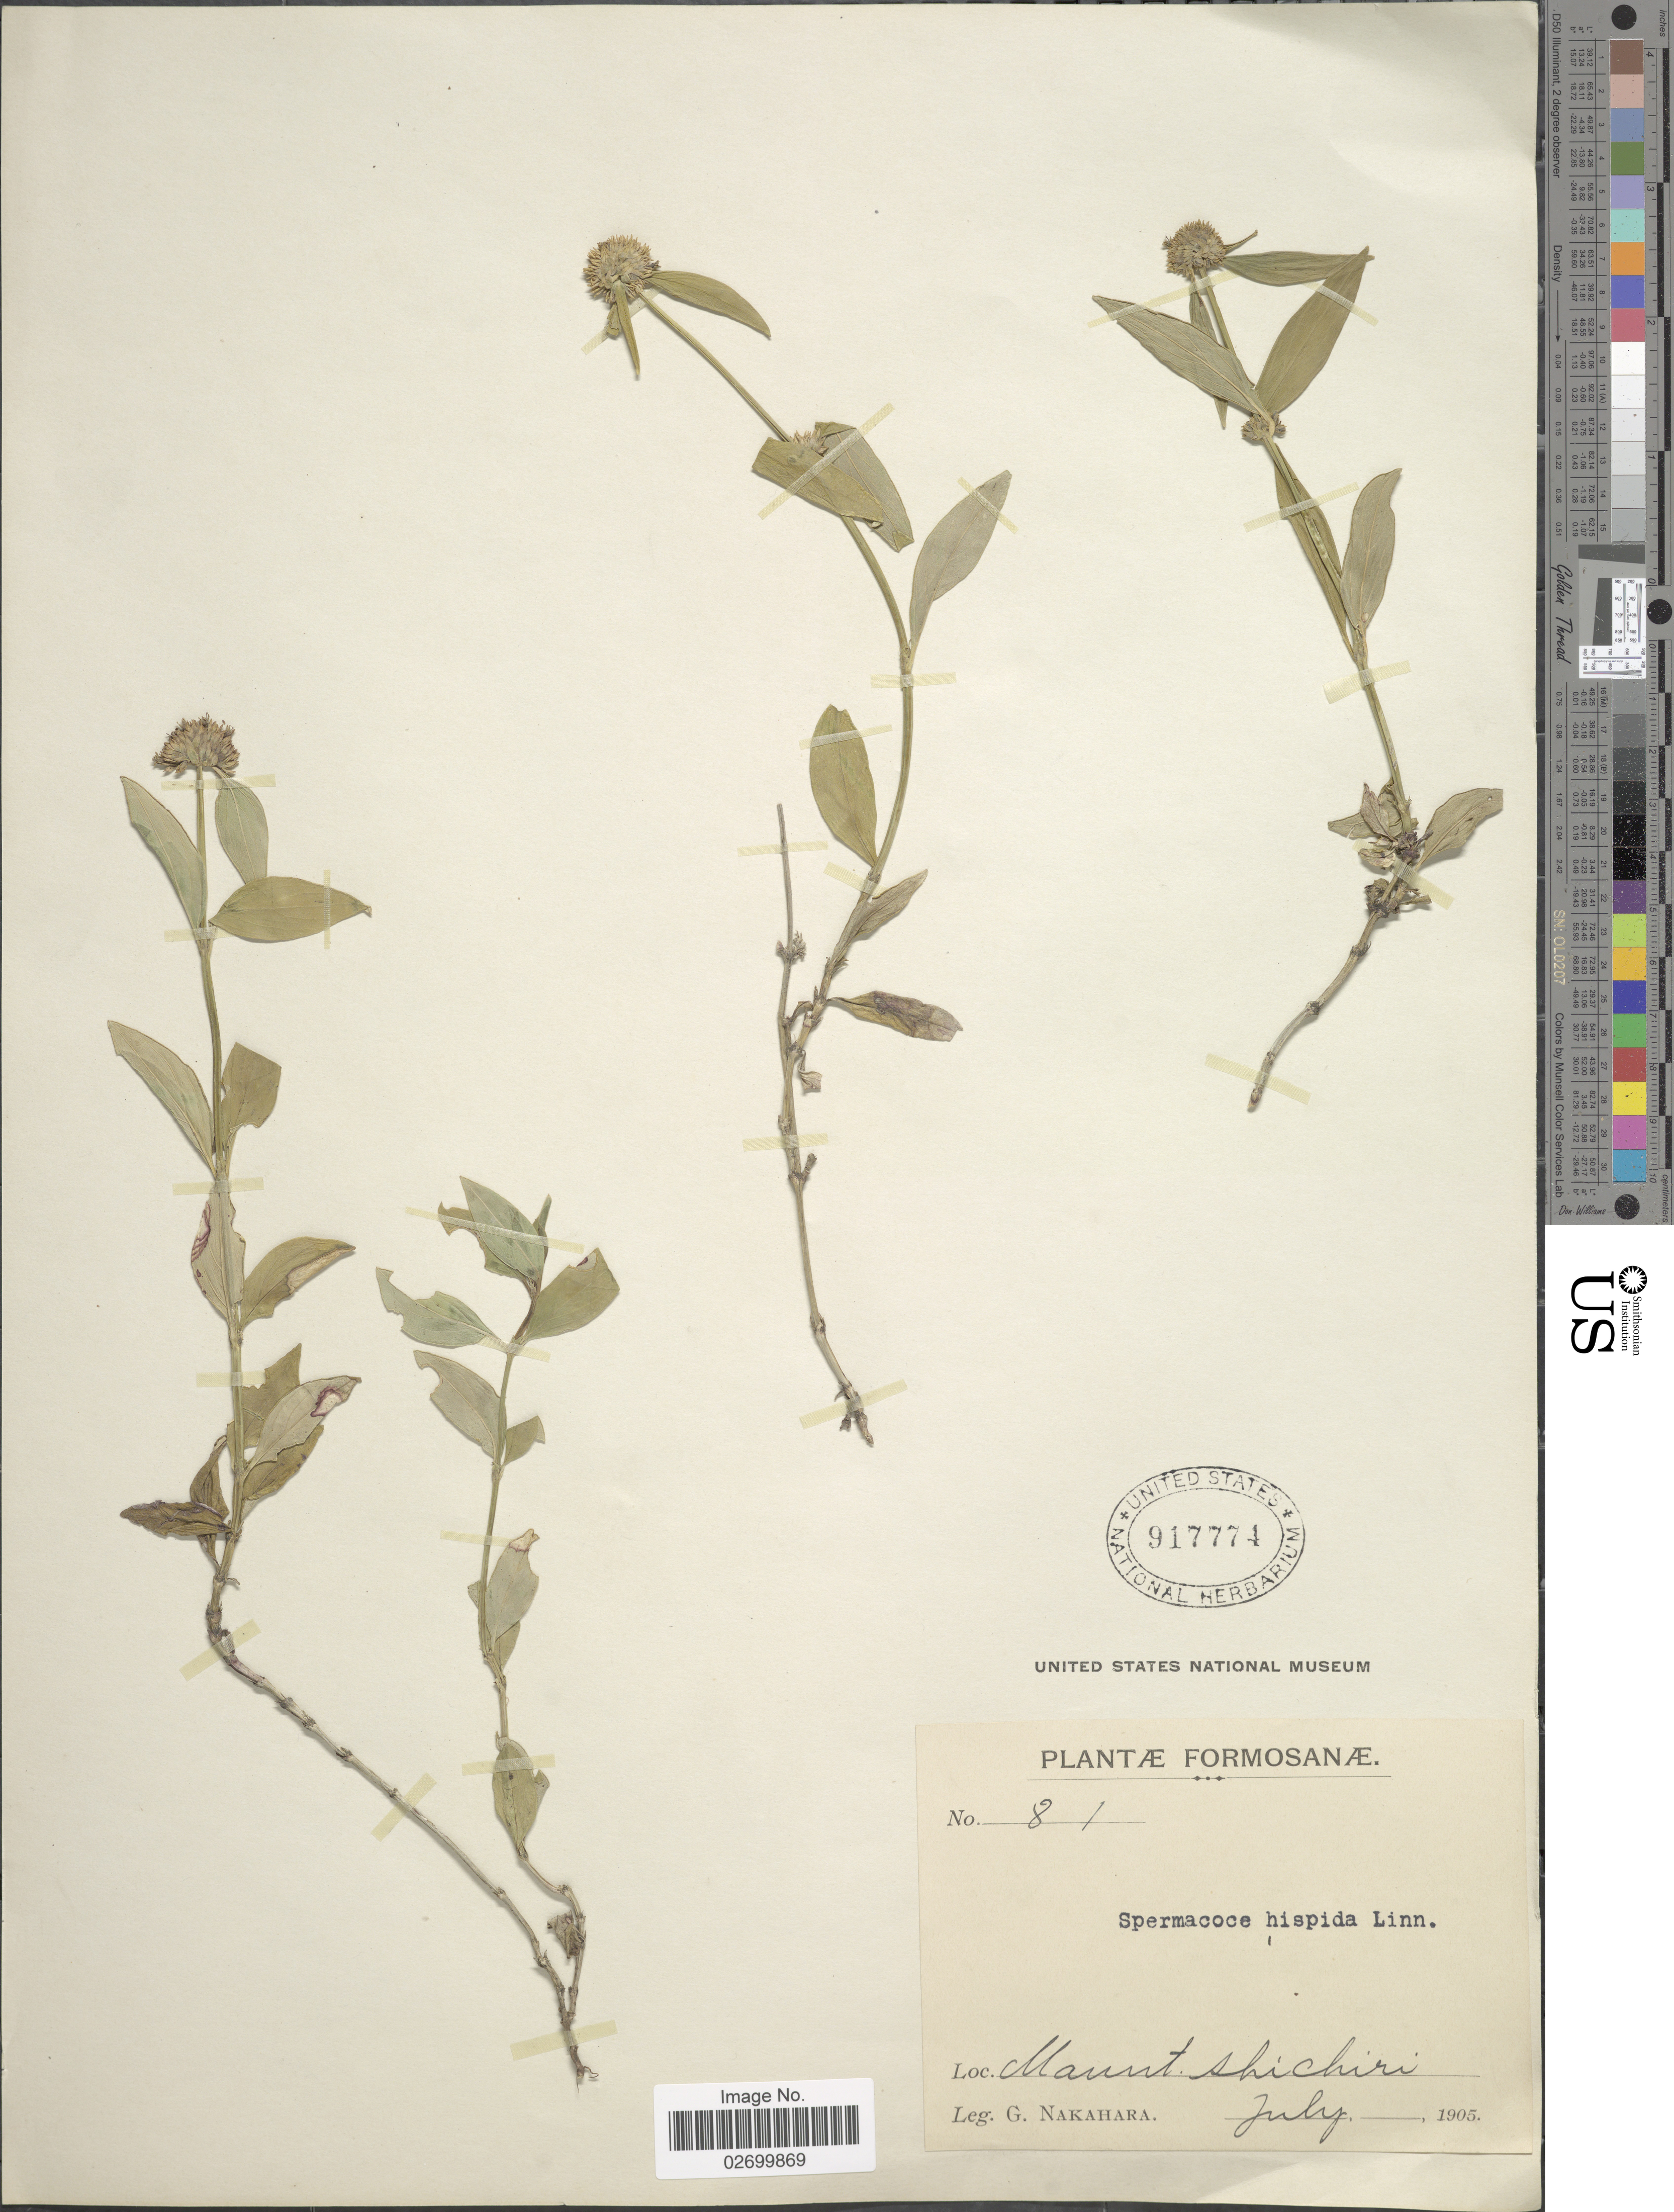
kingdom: Plantae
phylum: Tracheophyta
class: Magnoliopsida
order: Gentianales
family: Rubiaceae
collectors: G. Nakahara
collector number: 81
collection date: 1905-07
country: Taiwan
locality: Formosanae. Mount Shichiri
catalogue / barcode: US 917774